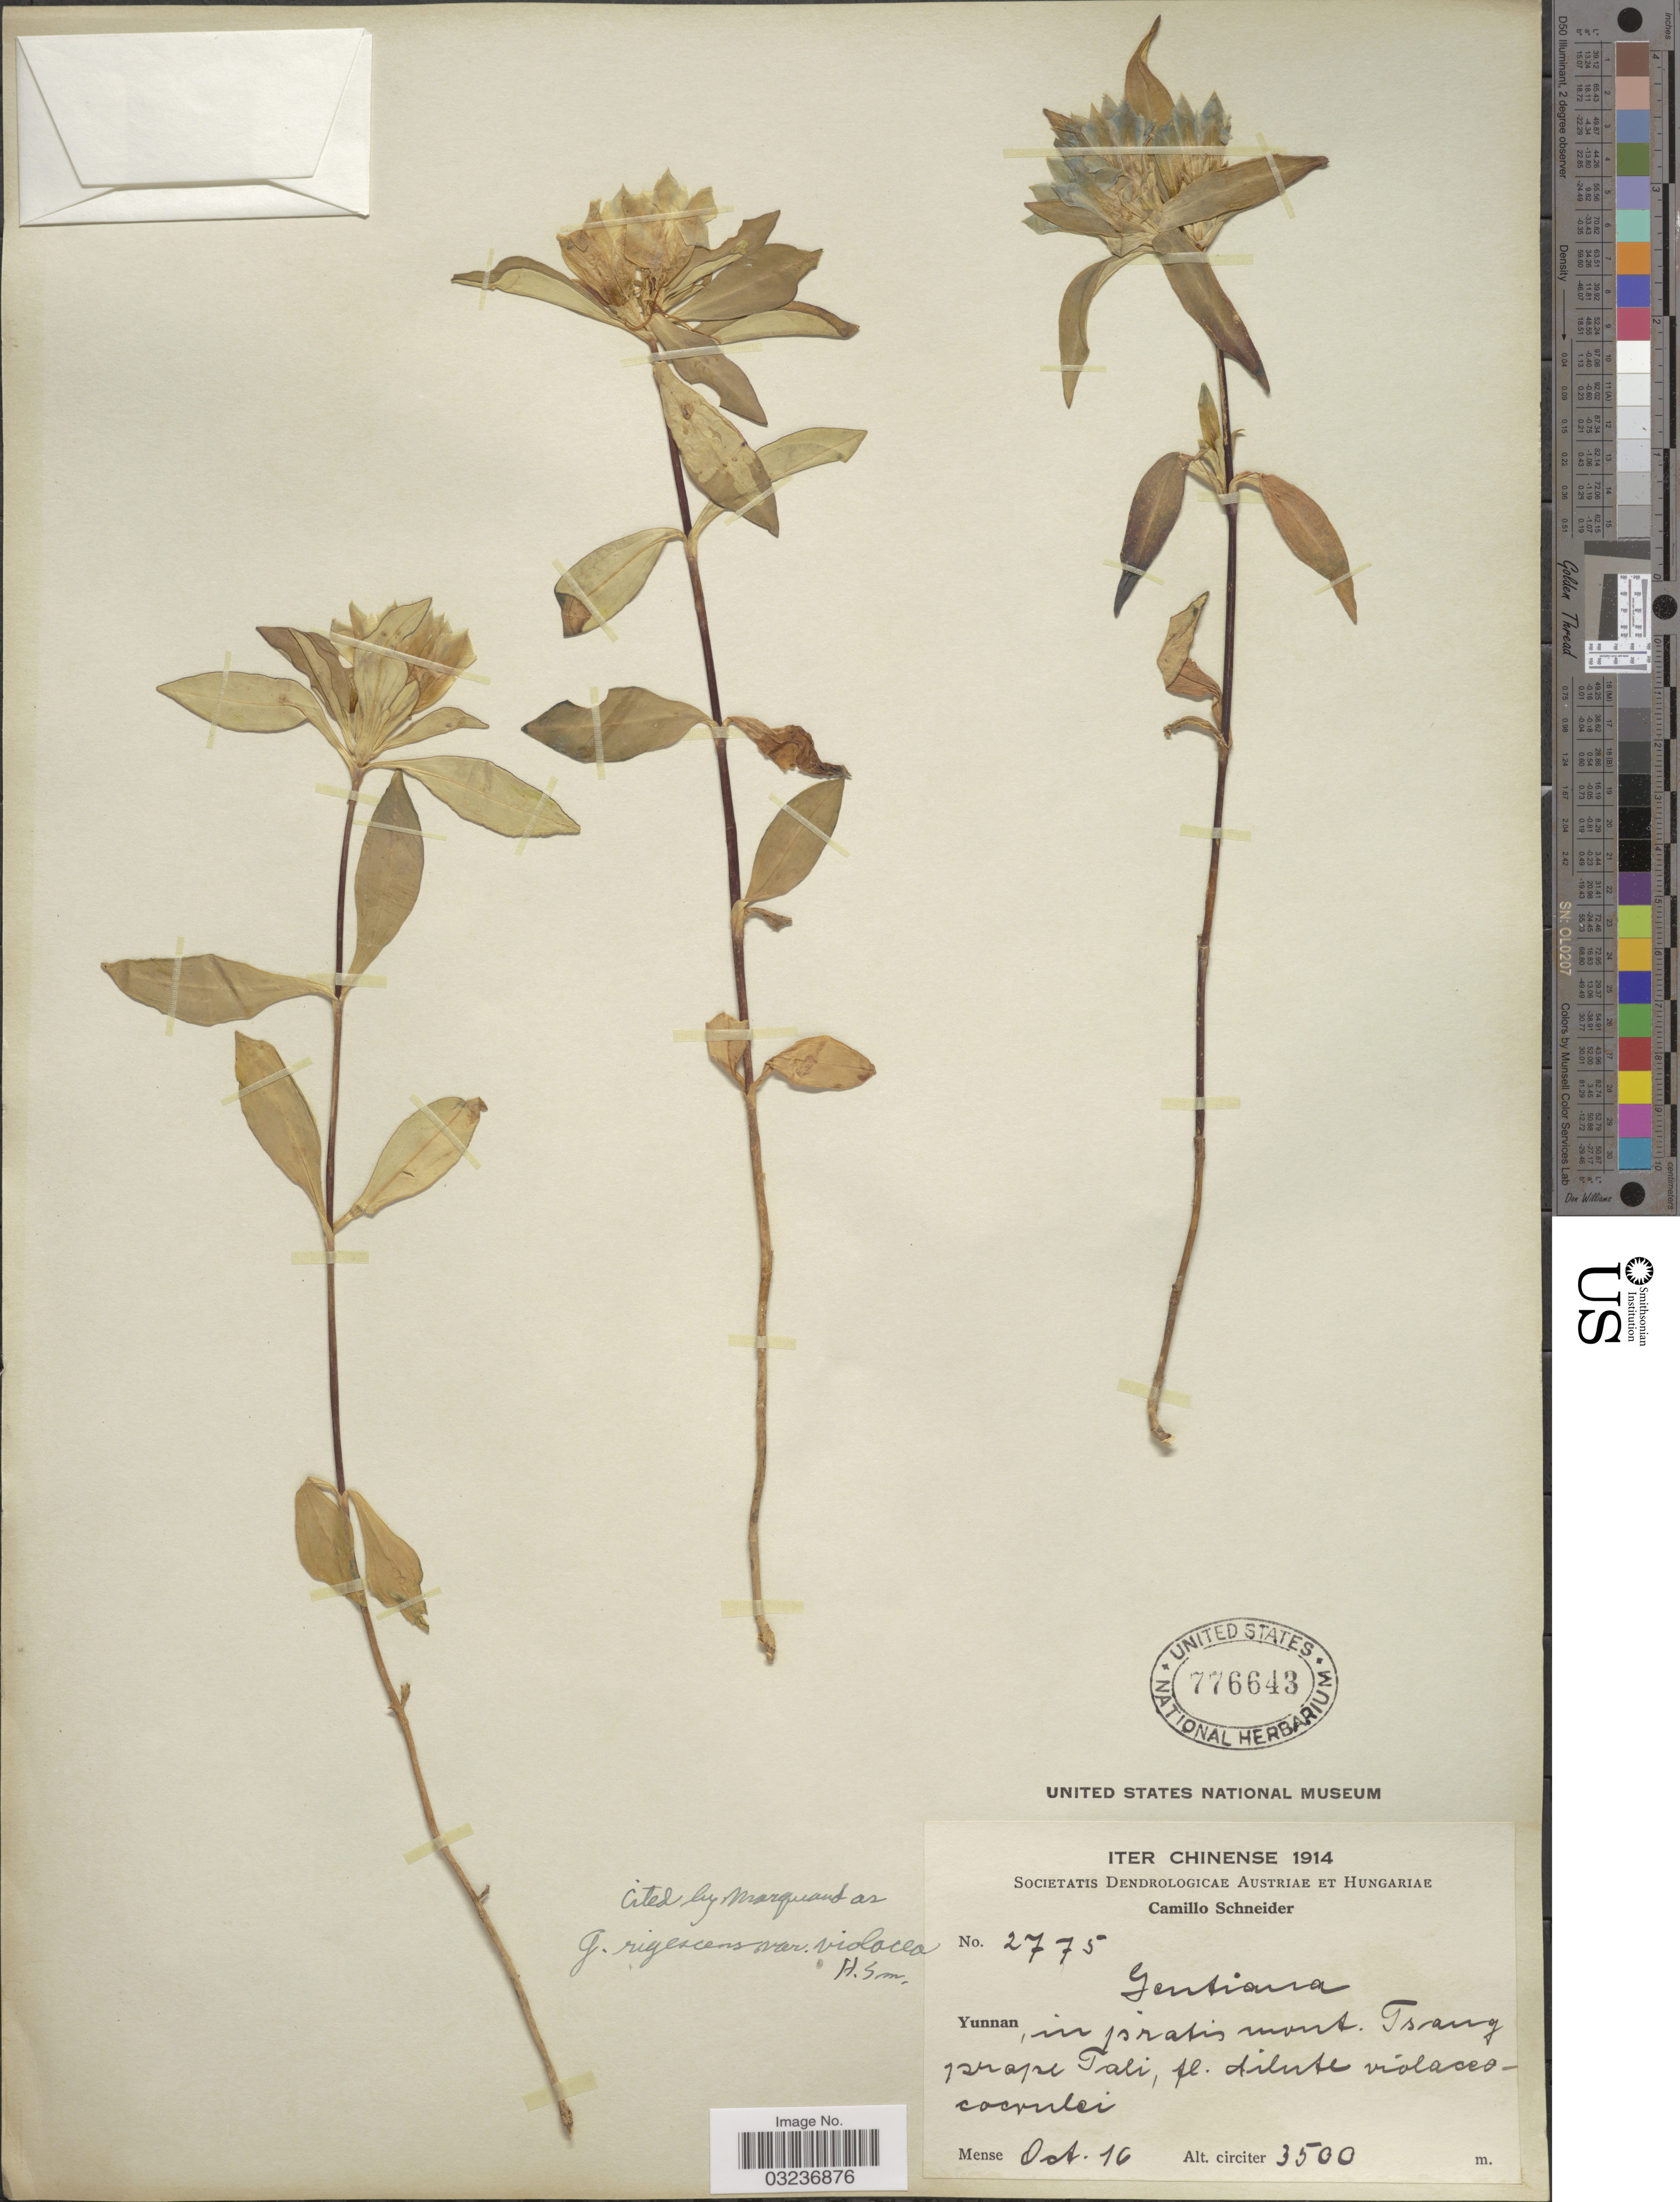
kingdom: Plantae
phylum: Tracheophyta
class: Magnoliopsida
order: Gentianales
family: Gentianaceae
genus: Gentiana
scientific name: Gentiana rigescens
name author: Franch. ex Hemsl.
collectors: C. K. Schneider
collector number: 2775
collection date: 1914-10-16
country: China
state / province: Yunnan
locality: In pratis mont. Tsang prope Tali, fl. silute [interpreted] violacescoculei [interpreted].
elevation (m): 3500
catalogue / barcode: US 776643